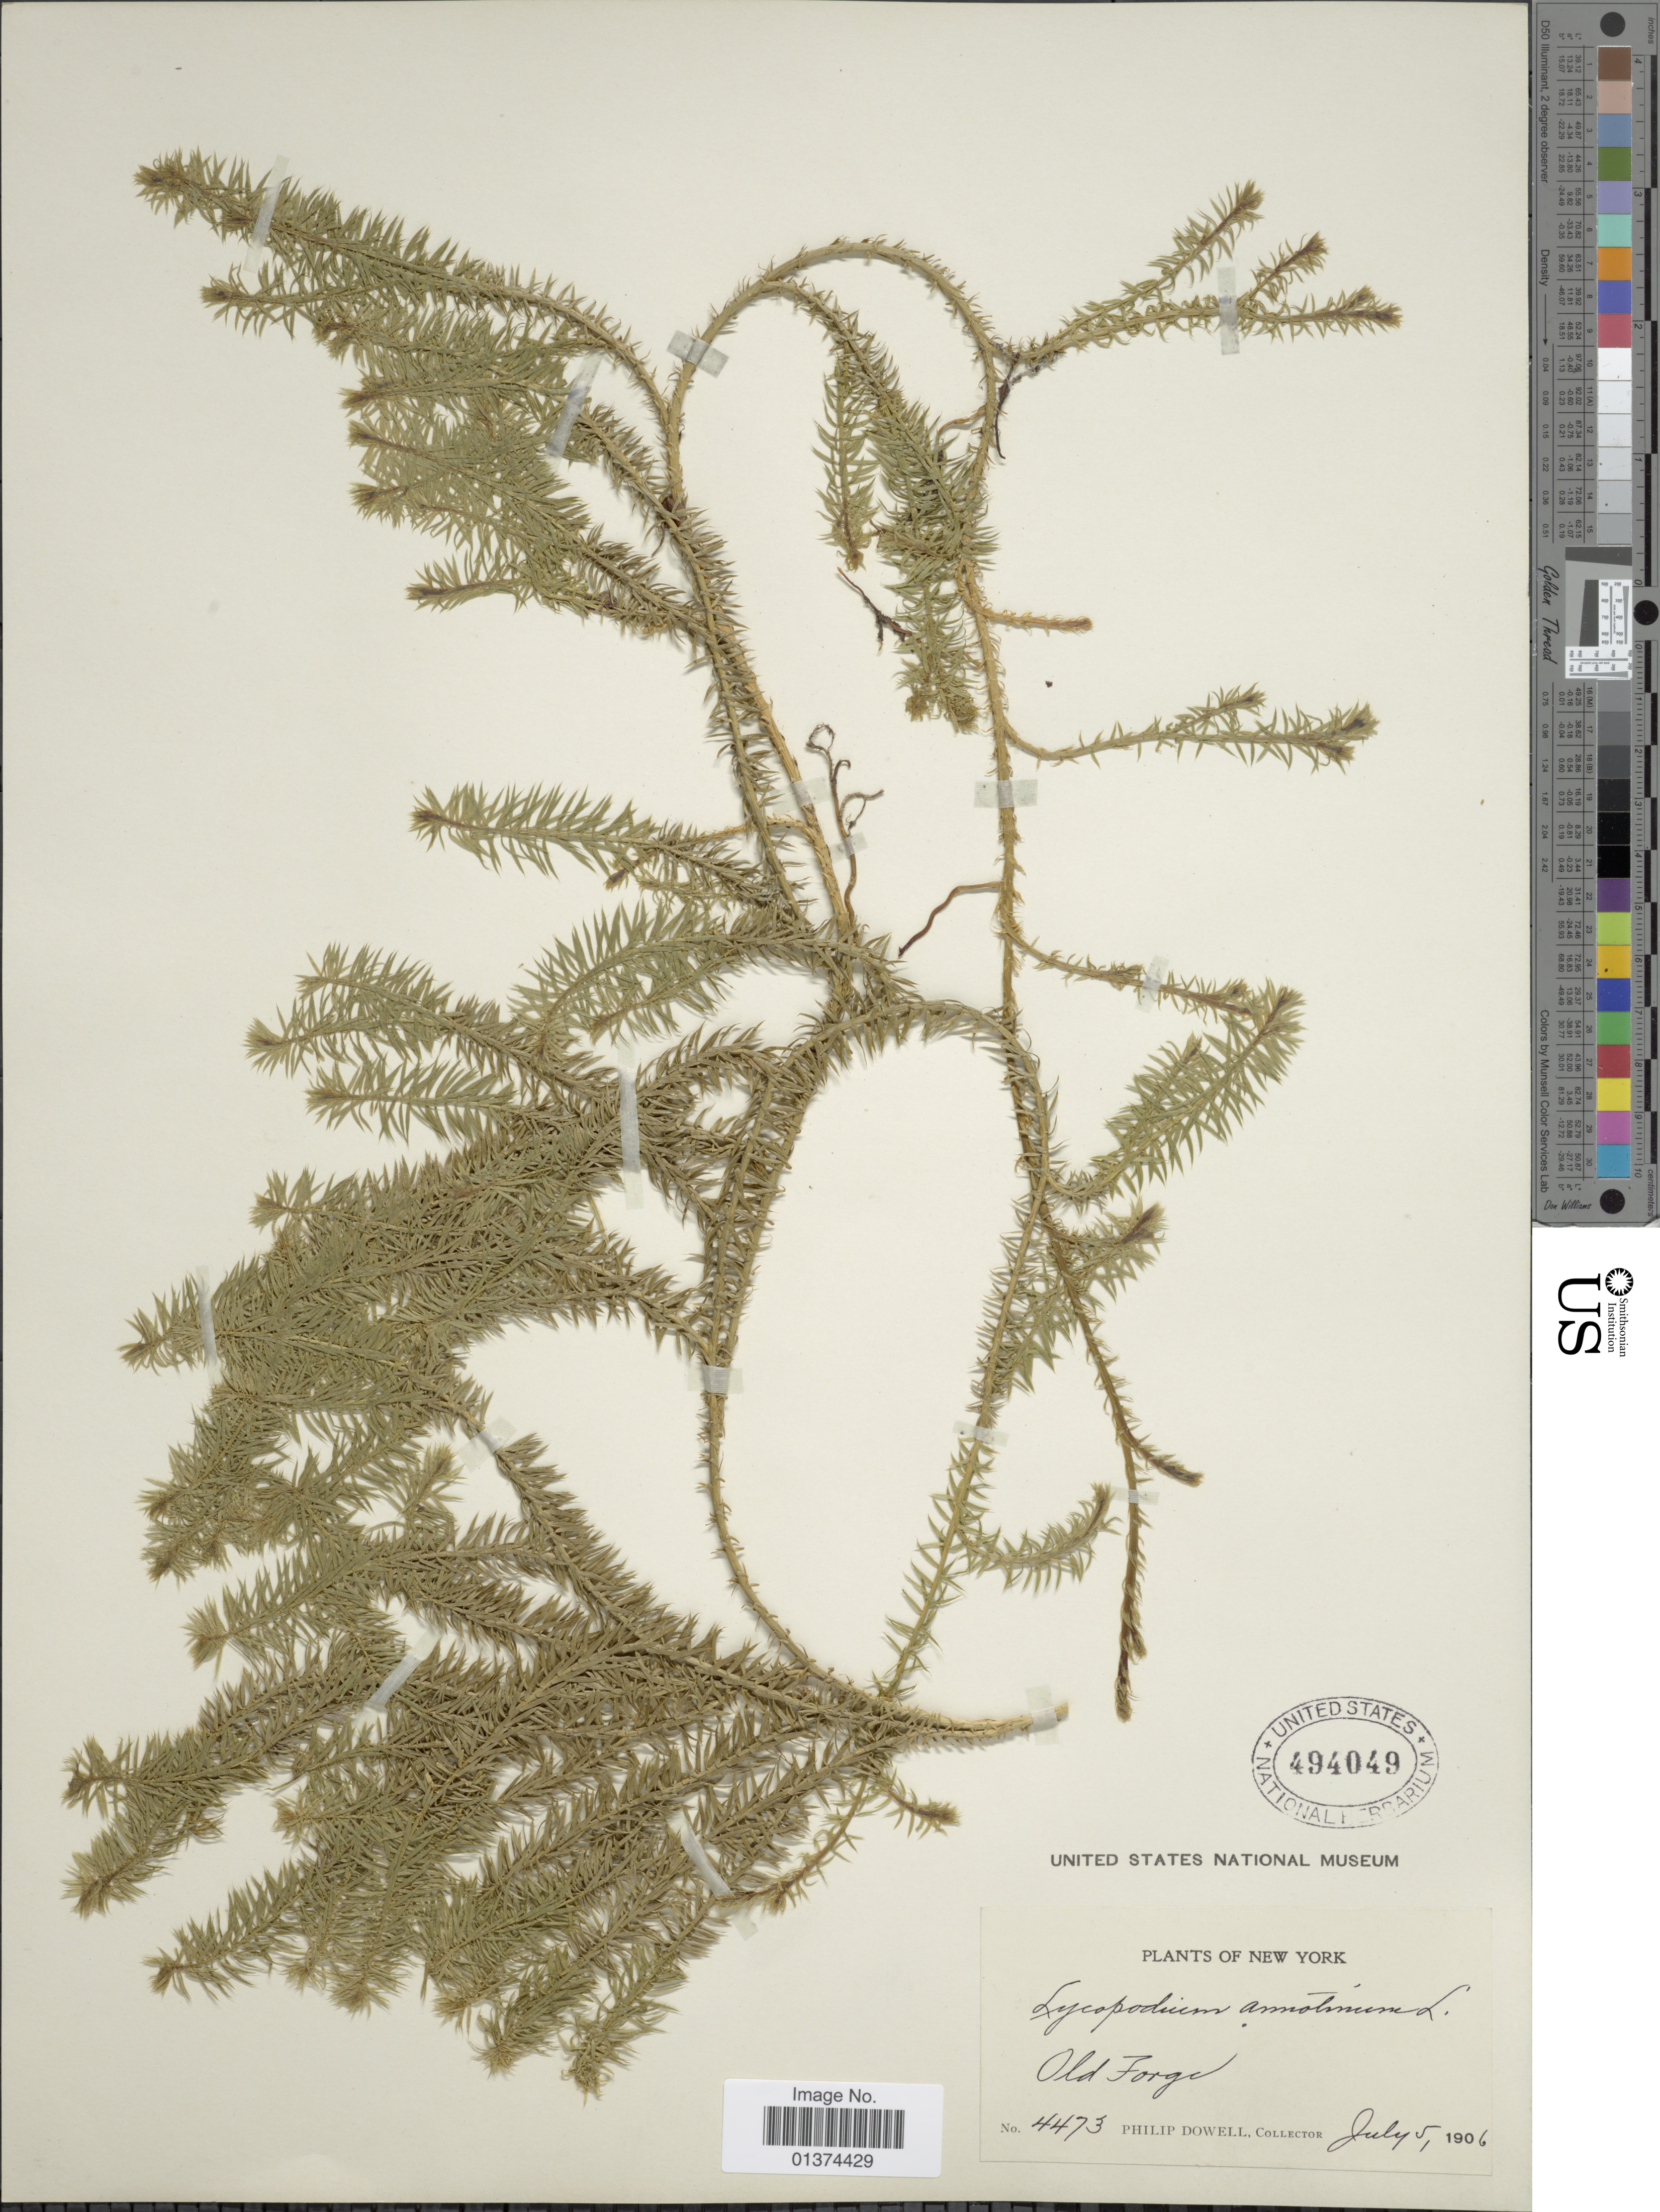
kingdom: Plantae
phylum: Tracheophyta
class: Lycopodiopsida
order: Lycopodiales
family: Lycopodiaceae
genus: Spinulum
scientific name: Spinulum annotinum subsp. annotinum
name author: (L.) A. Haines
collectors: P. Dowell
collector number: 4473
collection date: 1906-07-05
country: United States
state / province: New York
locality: Old Forge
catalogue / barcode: US 494049